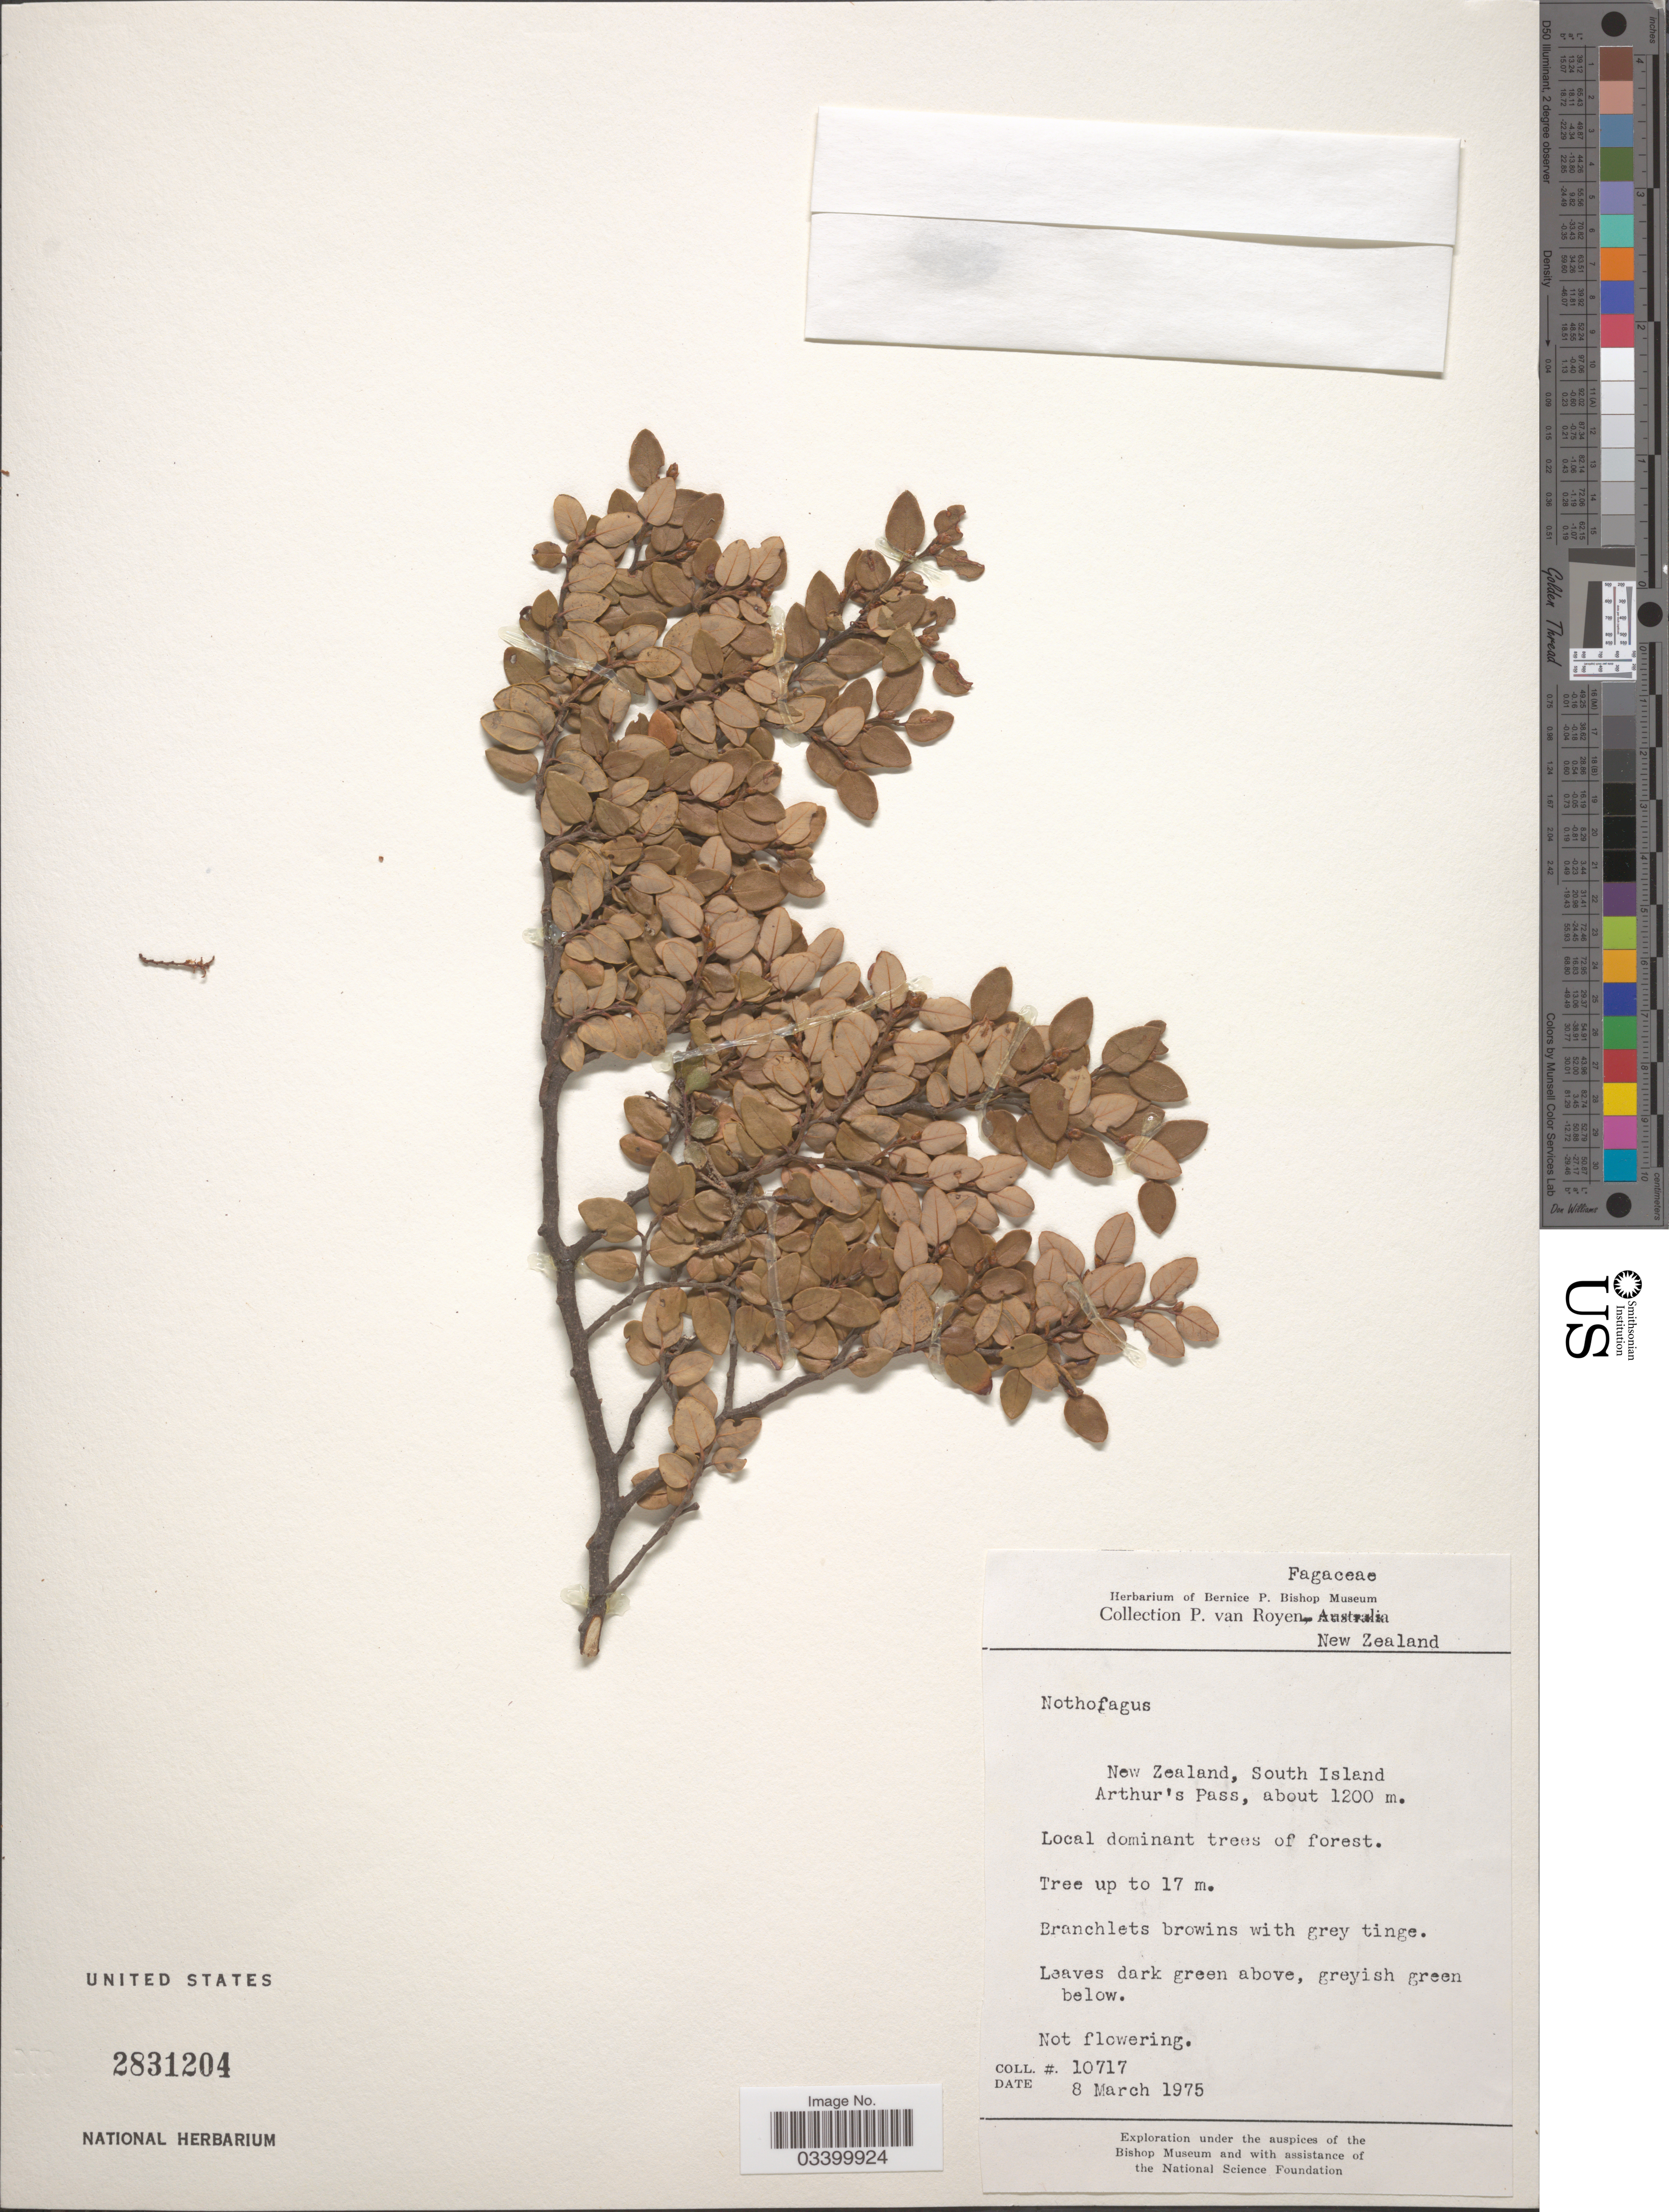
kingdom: Plantae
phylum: Tracheophyta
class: Magnoliopsida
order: Fagales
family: Nothofagaceae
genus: Nothofagus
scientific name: Nothofagus sp.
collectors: P. van Royen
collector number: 10717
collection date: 1975-03-08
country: New Zealand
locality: South Island. Arthur's Pass.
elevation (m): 1200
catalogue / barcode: US 2831204